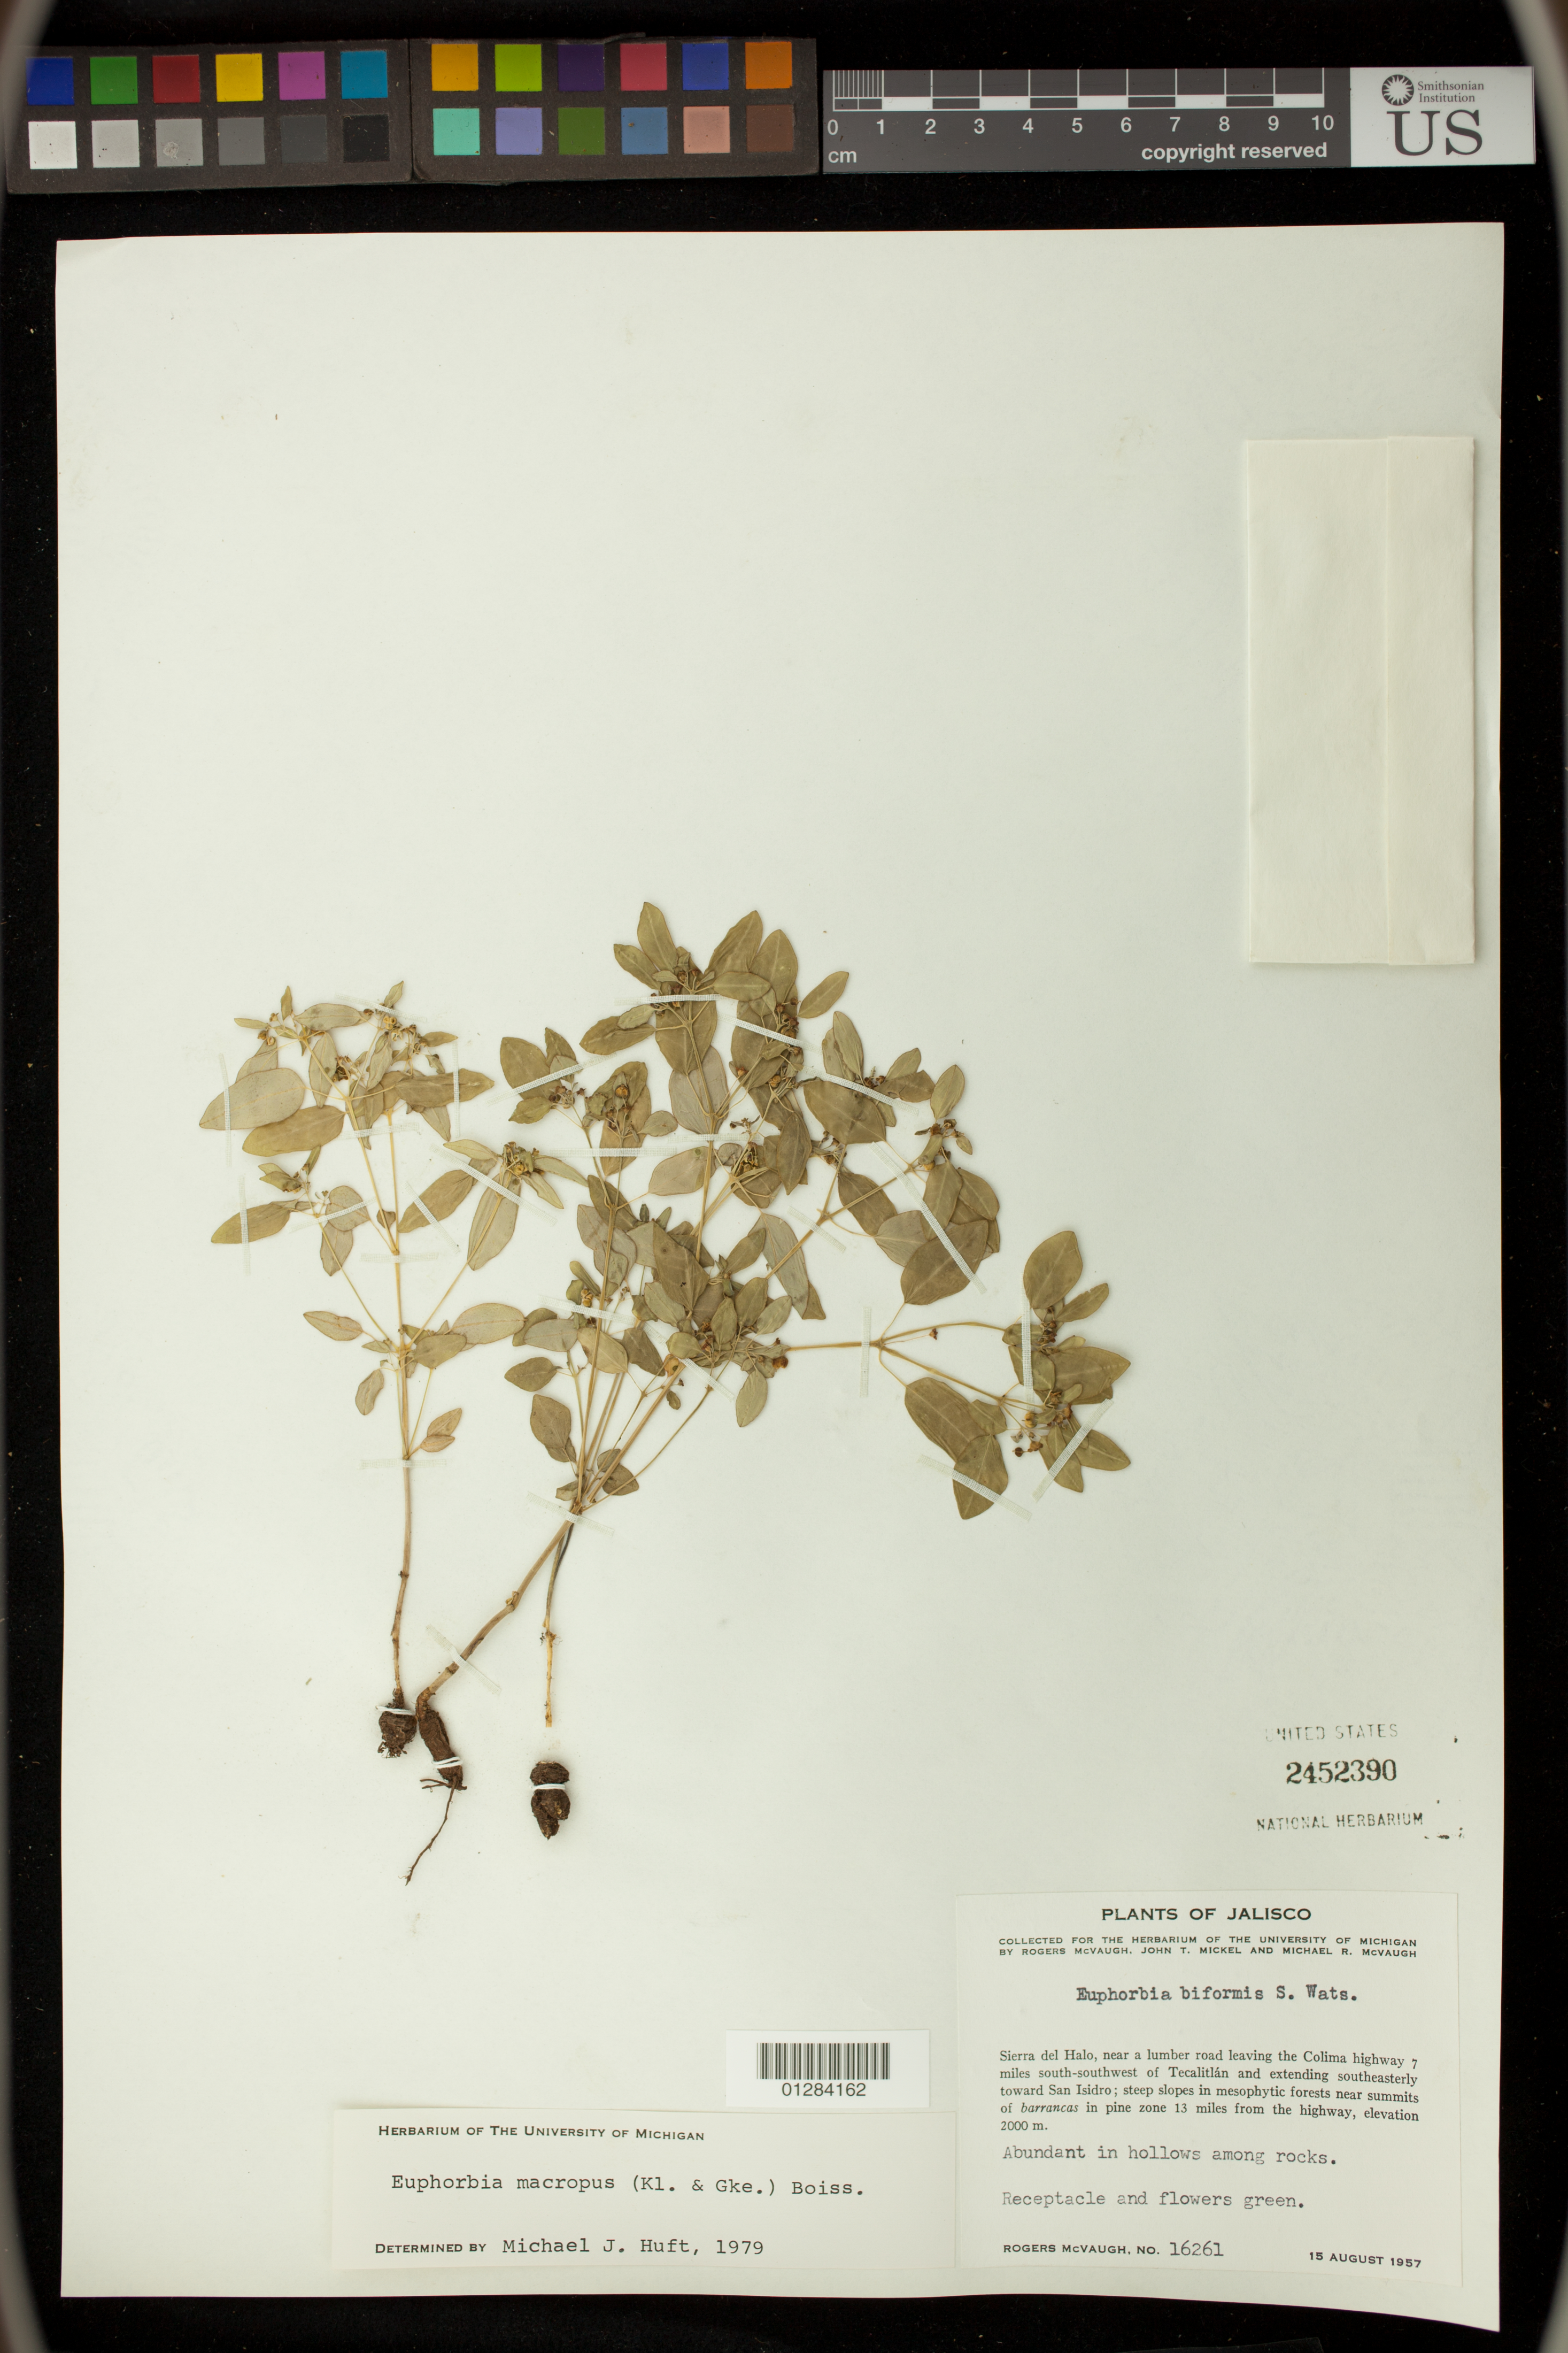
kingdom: Plantae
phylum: Tracheophyta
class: Magnoliopsida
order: Malpighiales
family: Euphorbiaceae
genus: Euphorbia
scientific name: Euphorbia macropus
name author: (Klotzsch & Garcke) Boiss.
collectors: R. McVaugh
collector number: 16261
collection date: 1957-08-15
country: Mexico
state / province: Jalisco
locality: Sierra del Halo, near a lumber road leaving the Colima highway 7 miles south-southwest of Tecalitlan and extending southeasterly toward San Isidro. Near summits of barrancas 13 miles from the highway.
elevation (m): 2000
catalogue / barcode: US 2452390